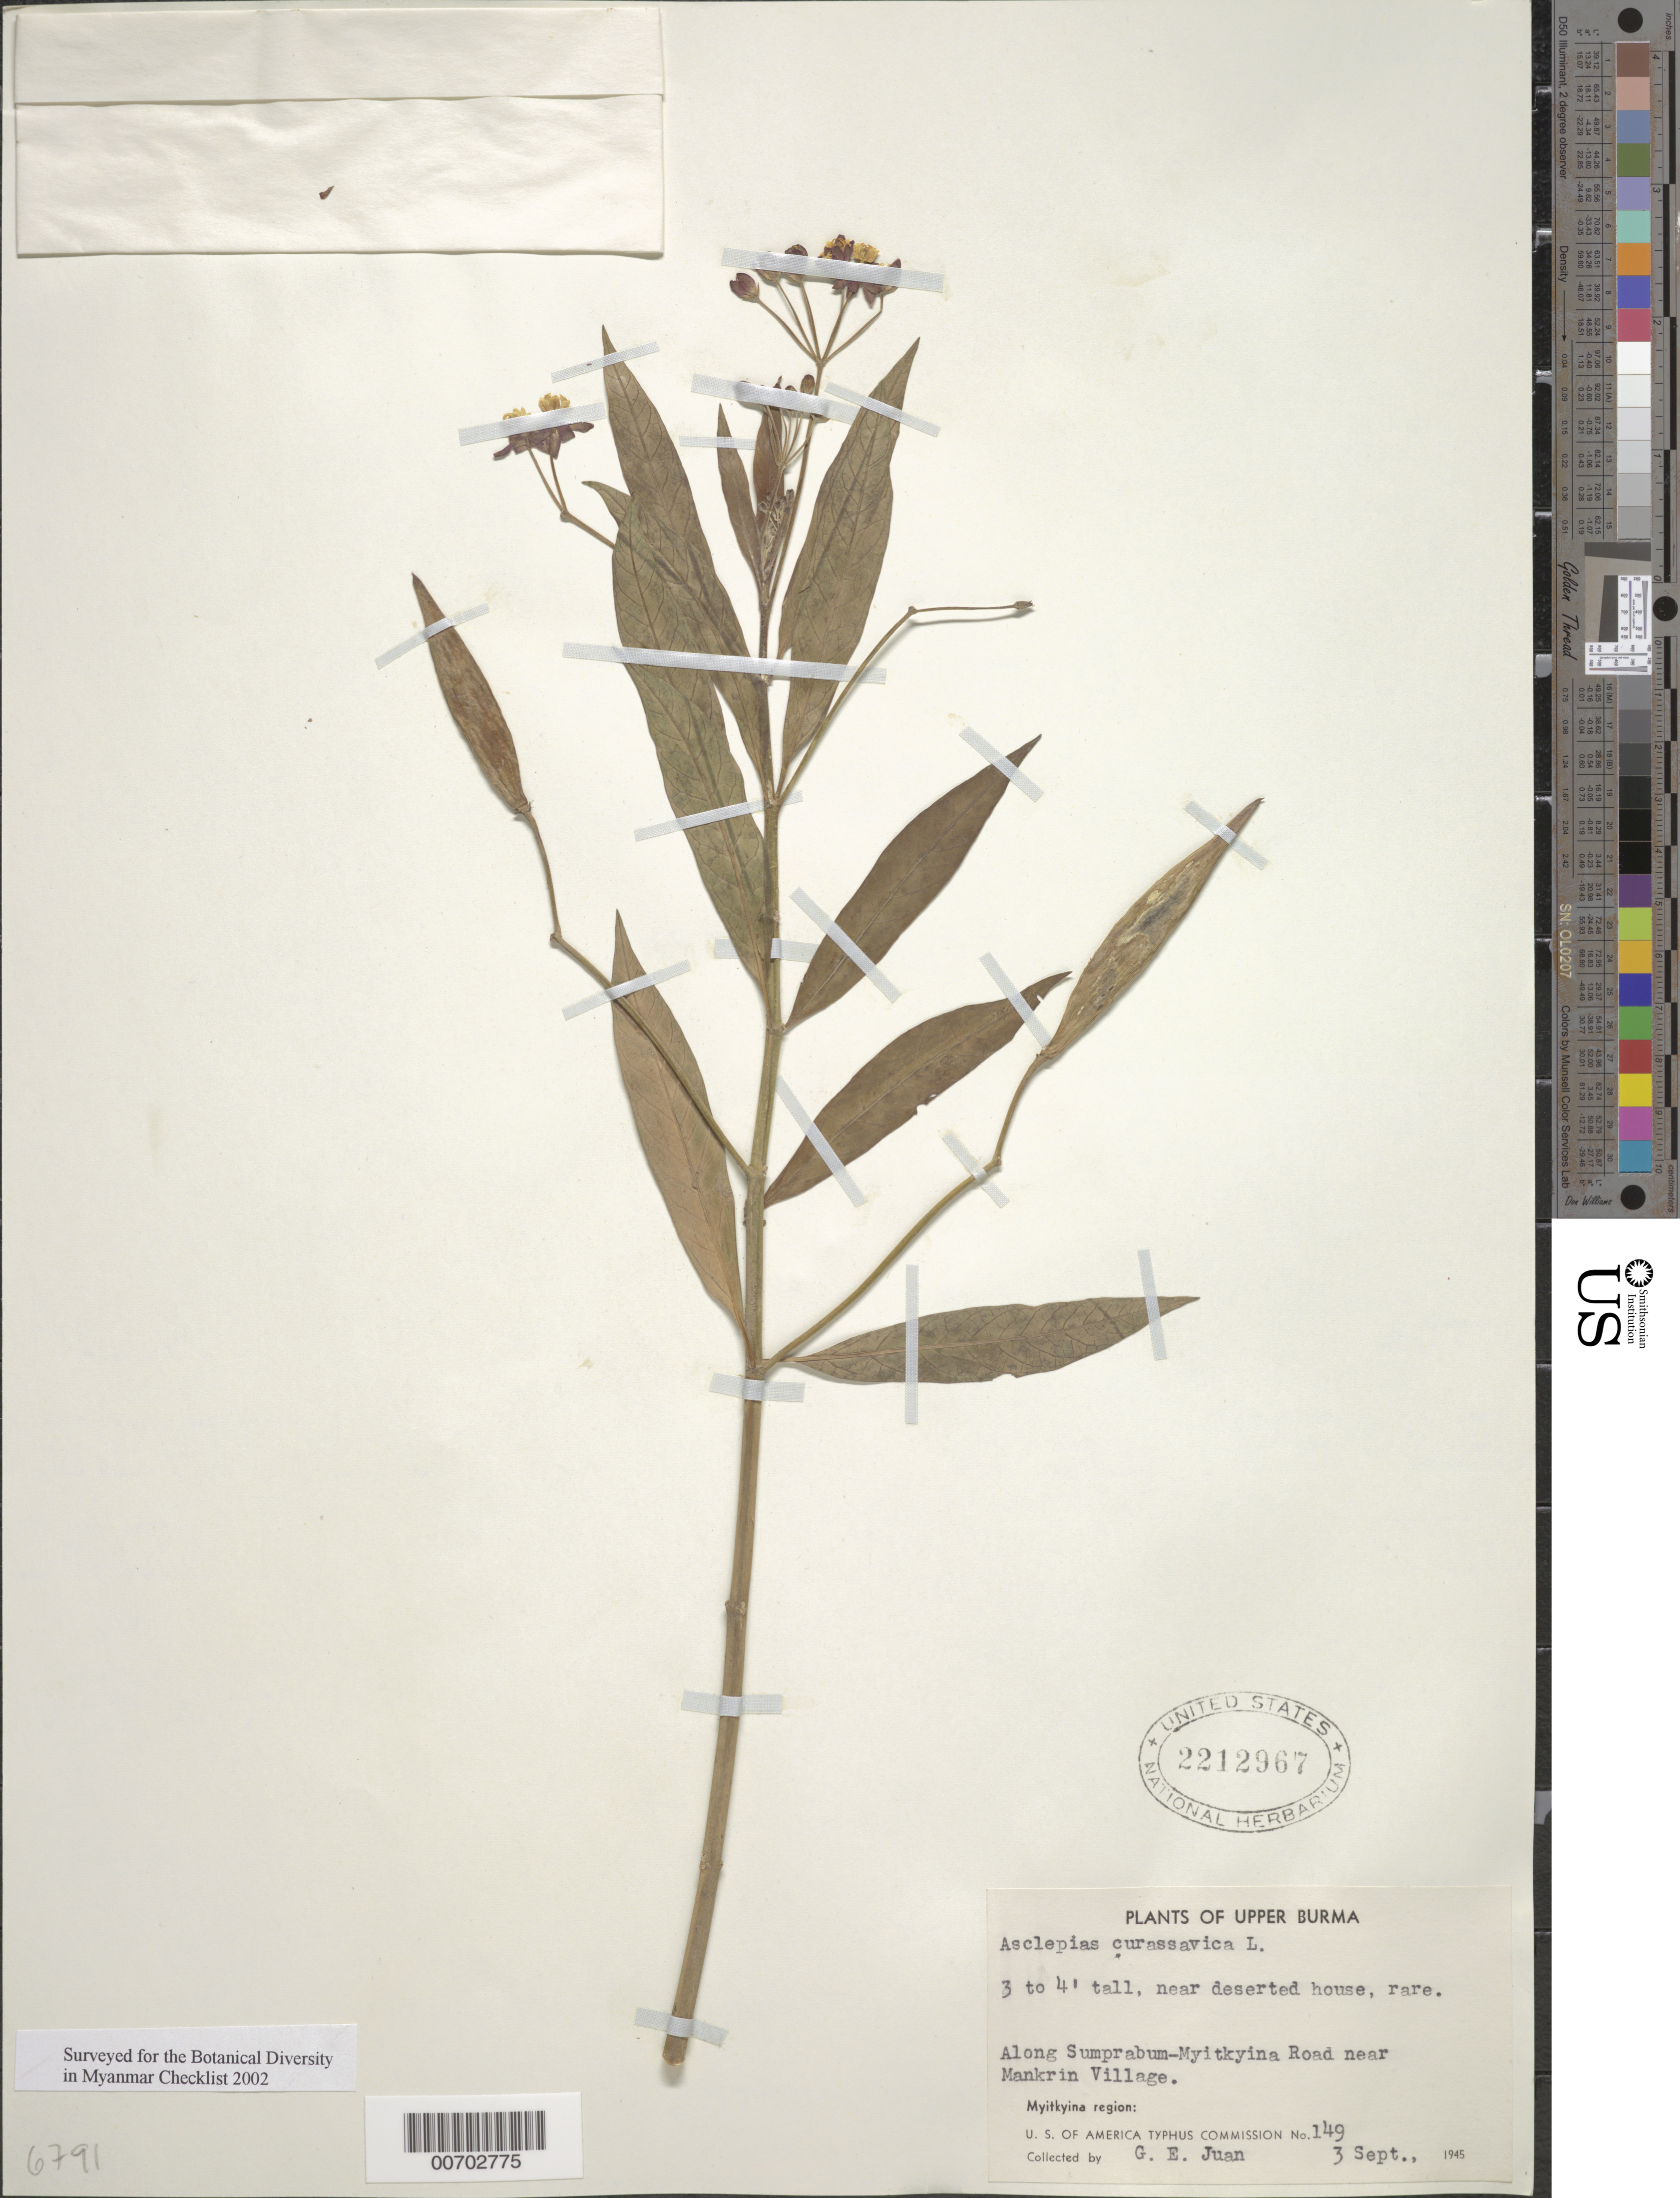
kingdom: Plantae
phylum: Tracheophyta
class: Magnoliopsida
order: Gentianales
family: Apocynaceae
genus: Asclepias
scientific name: Asclepias curassavica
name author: L.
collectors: G. Juan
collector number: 149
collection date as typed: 03 Sep 1945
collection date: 1945-09-03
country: Myanmar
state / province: Kachin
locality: Suprabum-Myitkyina Road, Mankrin Village, vic.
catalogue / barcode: US 2212967